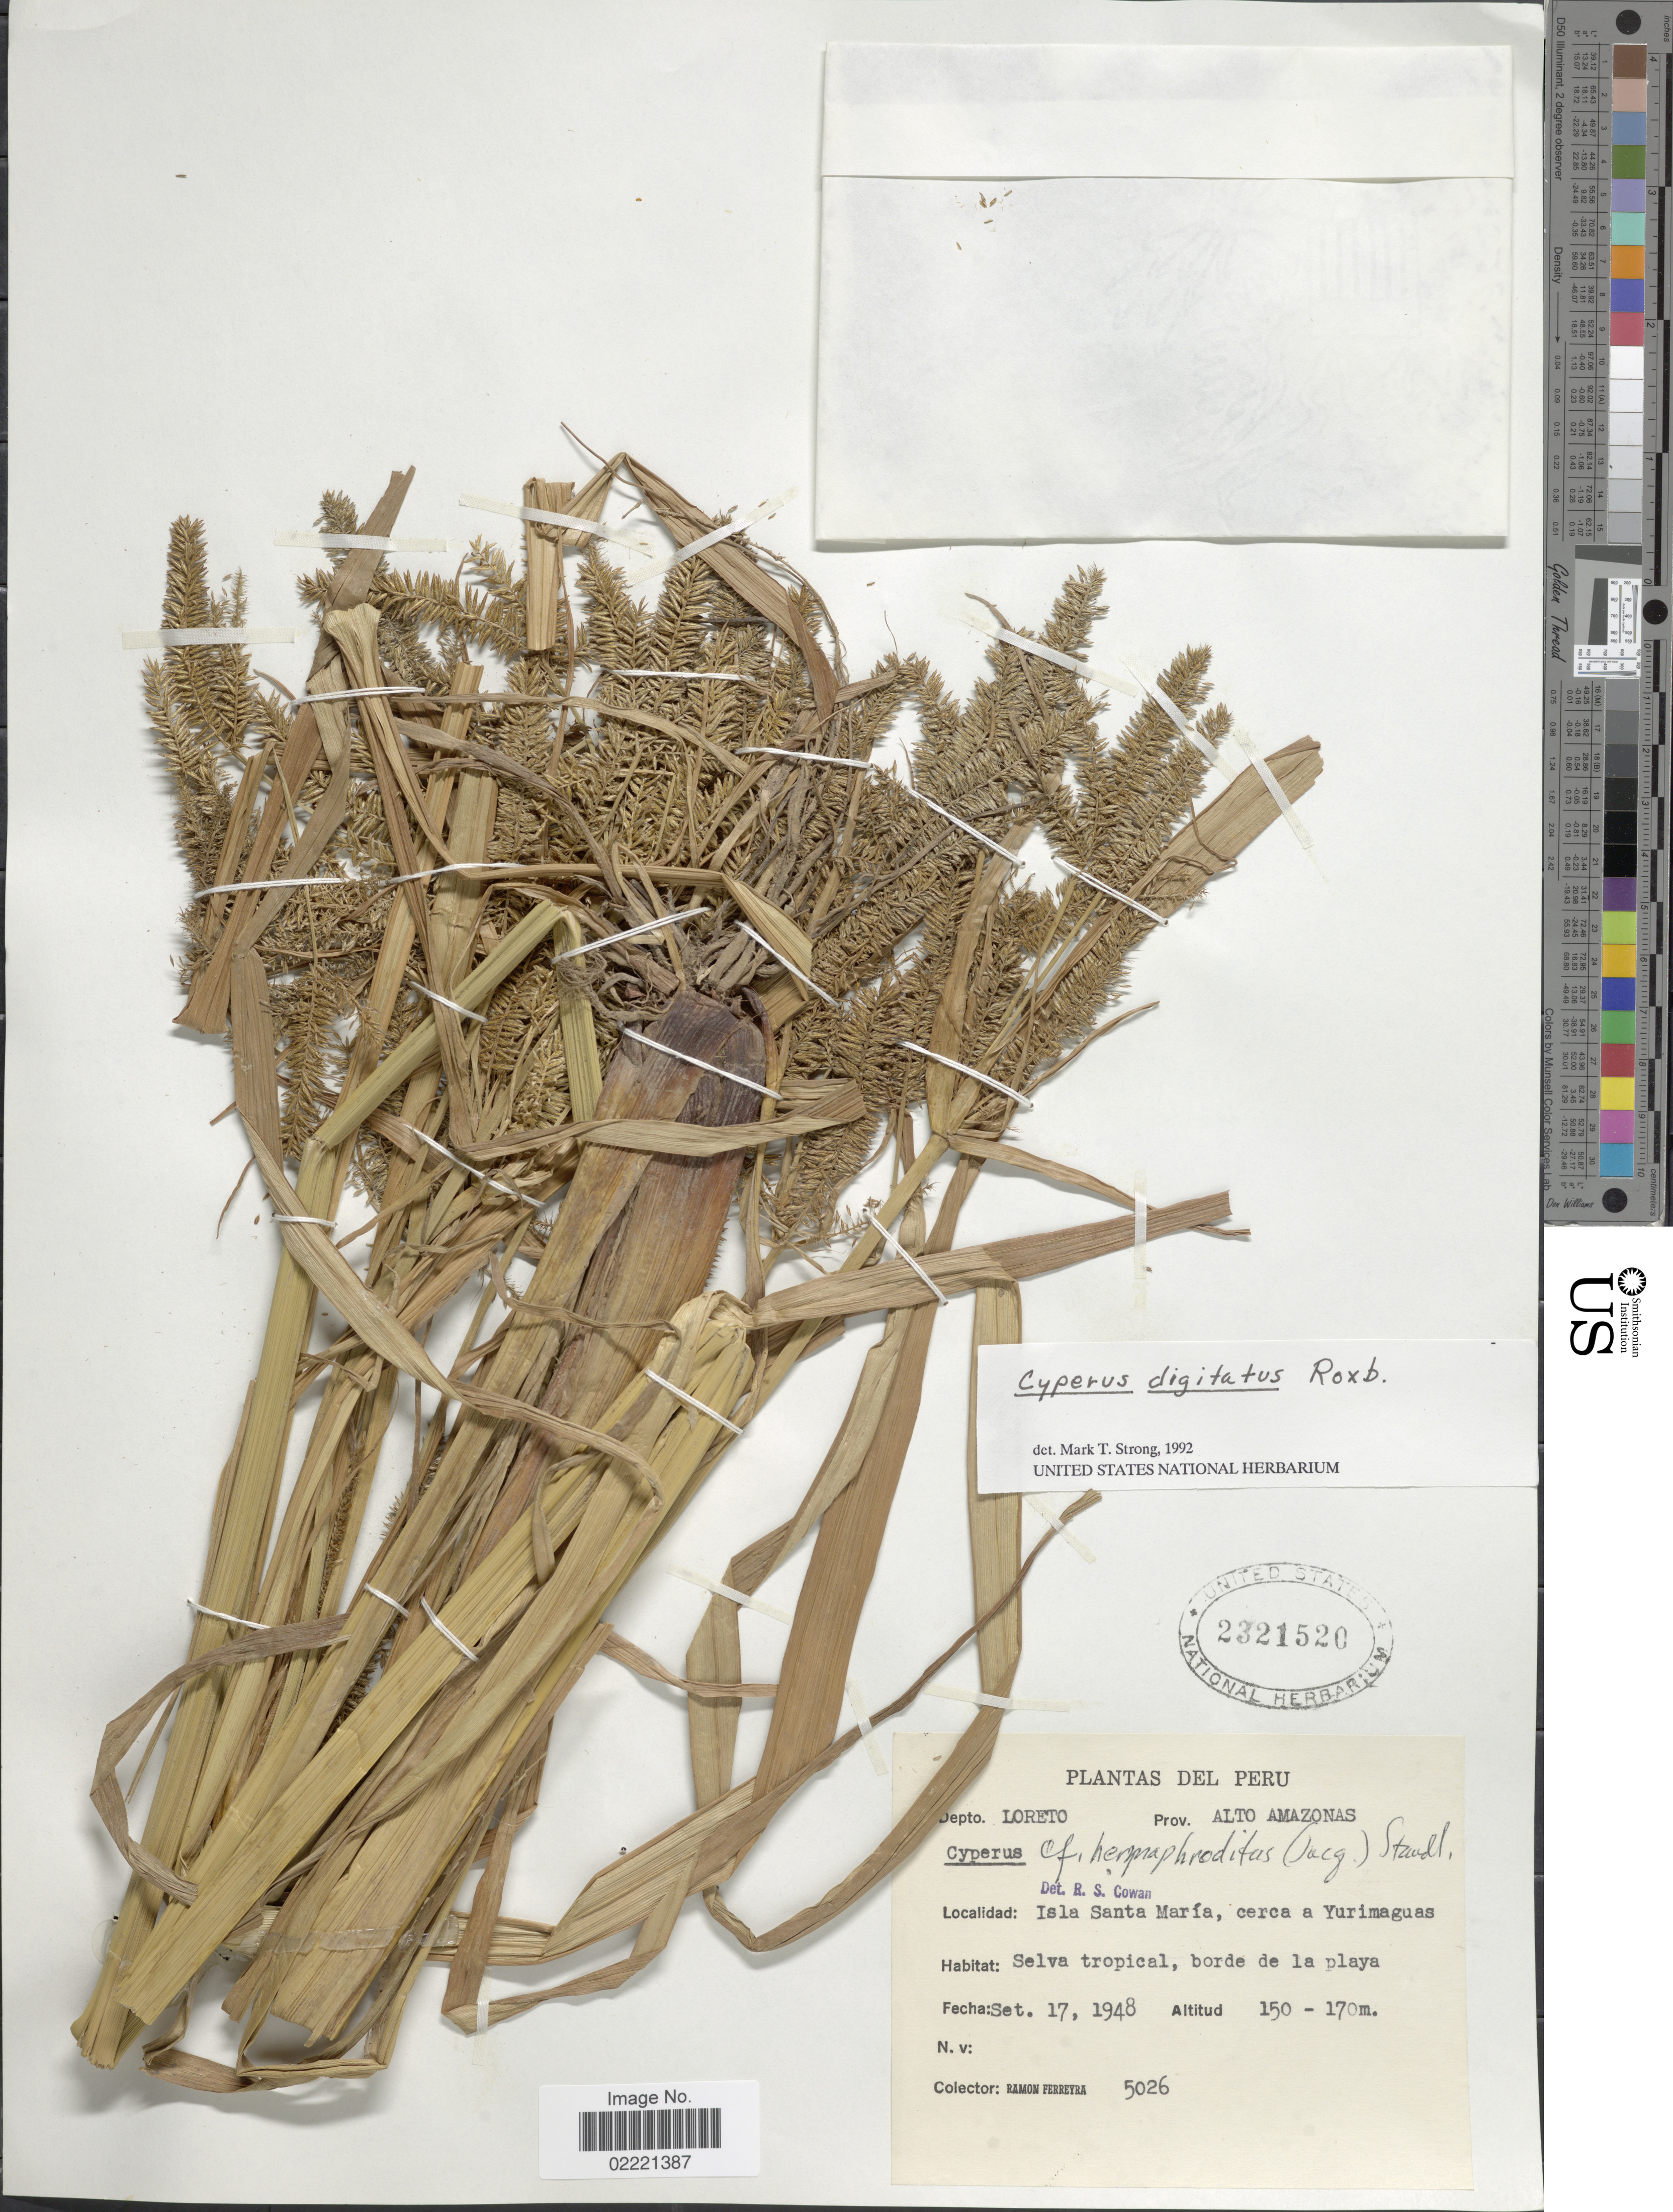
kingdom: Plantae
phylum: Tracheophyta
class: Liliopsida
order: Poales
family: Cyperaceae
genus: Cyperus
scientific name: Cyperus digitatus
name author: Roxb.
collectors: R. A. Ferreyra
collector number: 5026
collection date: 1948-09-17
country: Peru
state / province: Amazonas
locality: Depto. Loreto, Isla Santa Maria, cerca a Yurimaguas, selva tropical, borde a la playa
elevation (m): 150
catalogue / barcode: US 2321520